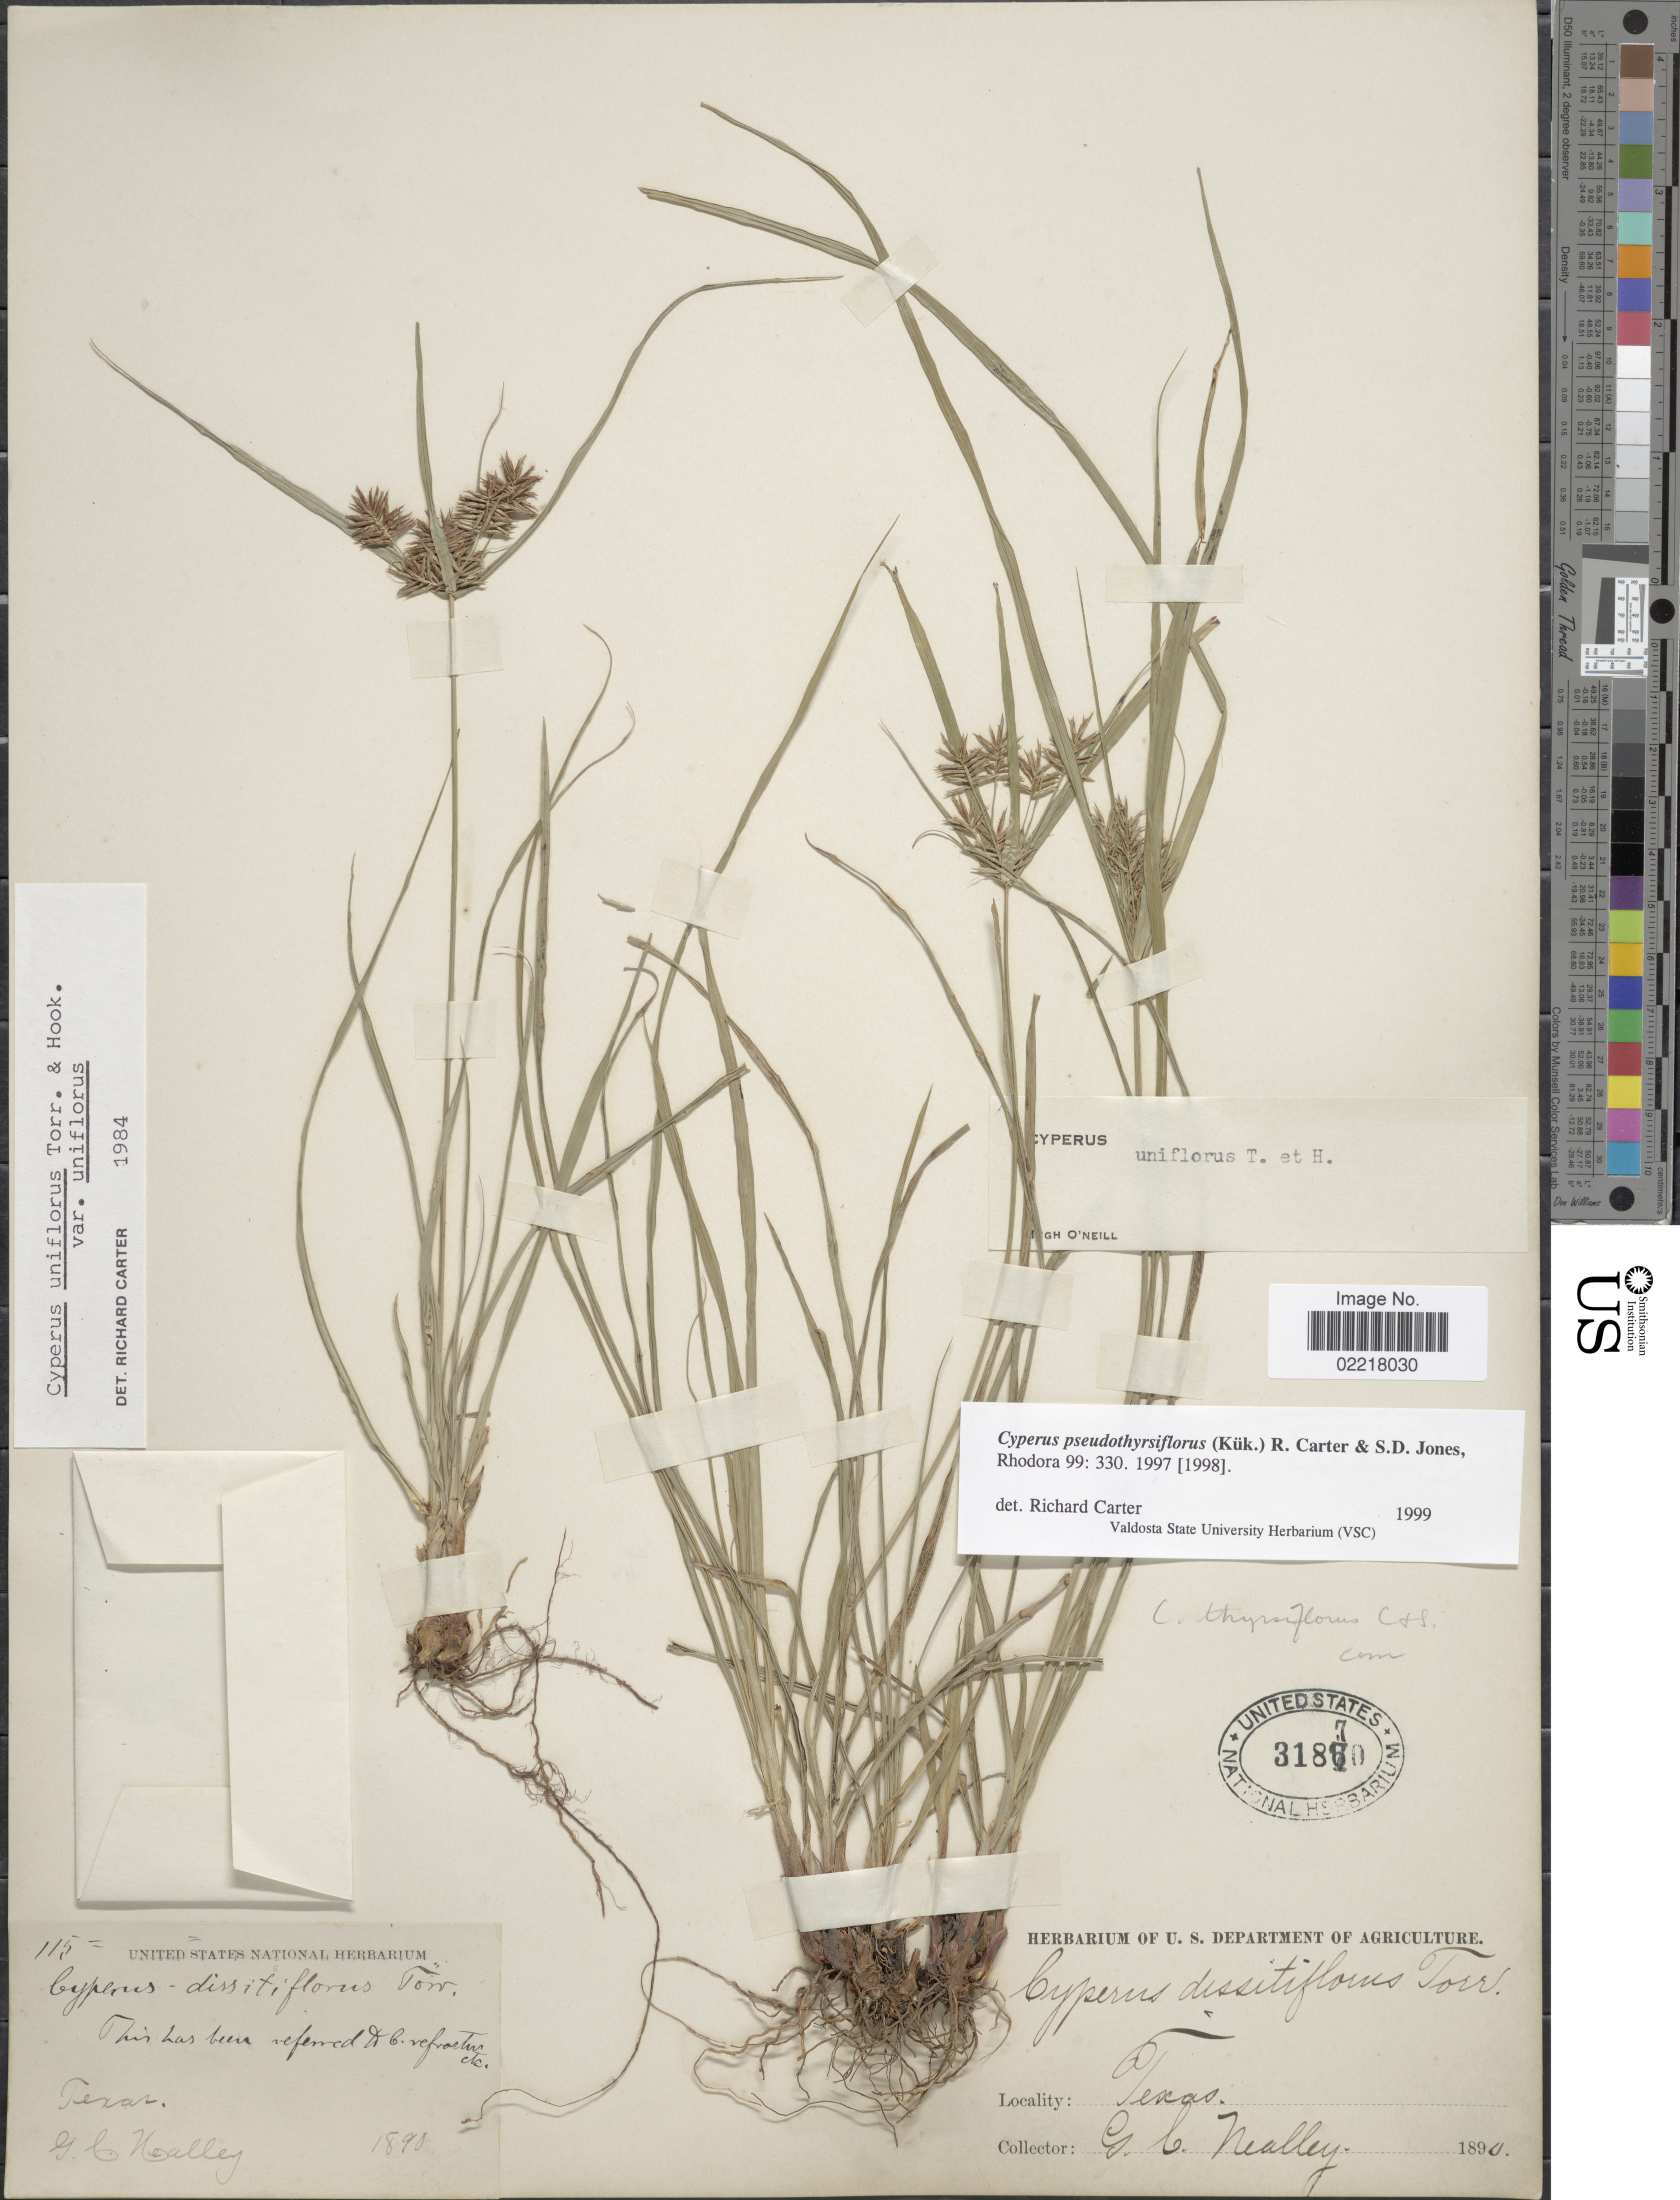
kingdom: Plantae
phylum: Tracheophyta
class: Liliopsida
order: Poales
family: Cyperaceae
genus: Cyperus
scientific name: Cyperus pseudothyrsiflorus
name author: (Kük.) R. Carter & S.D. Jones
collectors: G. C. Nealley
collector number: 115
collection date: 1898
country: United States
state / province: Texas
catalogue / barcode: US 31870